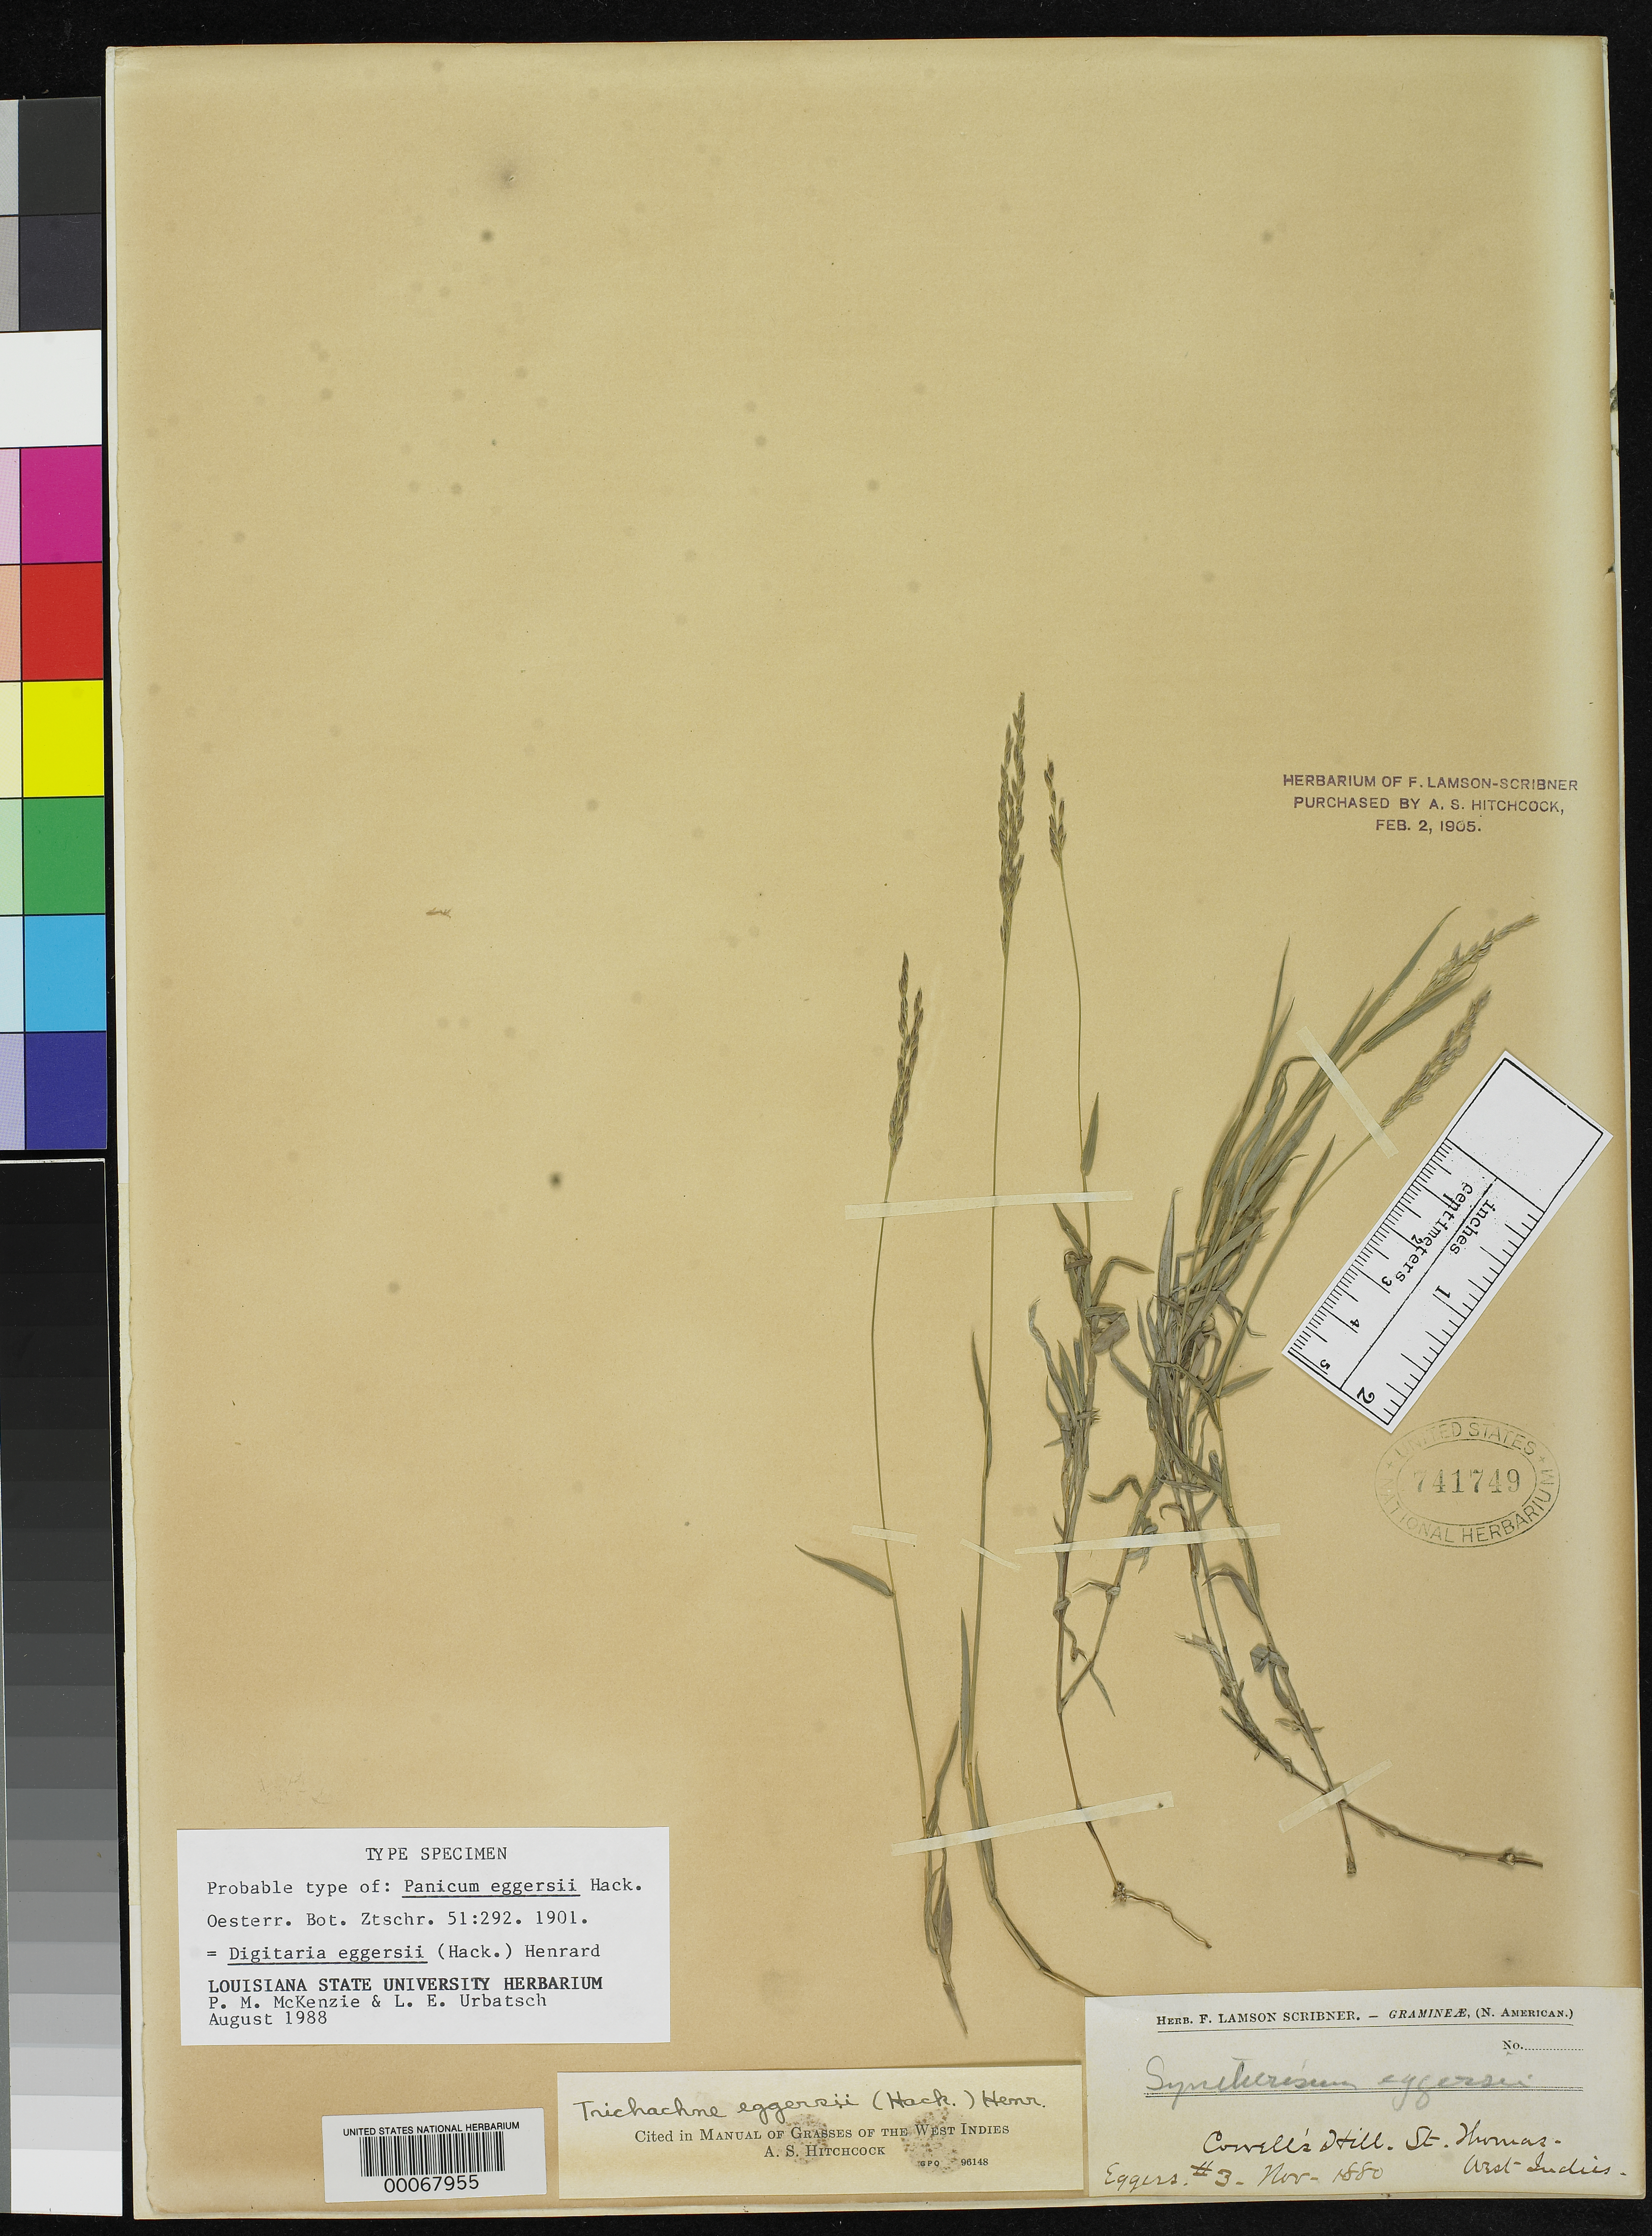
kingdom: Plantae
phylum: Tracheophyta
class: Liliopsida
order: Poales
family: Poaceae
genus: Panicum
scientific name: Panicum eggersii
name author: Hack.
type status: Isotype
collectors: H. F. A. von Eggers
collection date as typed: Nov 1880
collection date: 1880-11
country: U.S. Virgin Islands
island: St. Thomas Island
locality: Cowell's Hill.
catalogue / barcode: US 741749